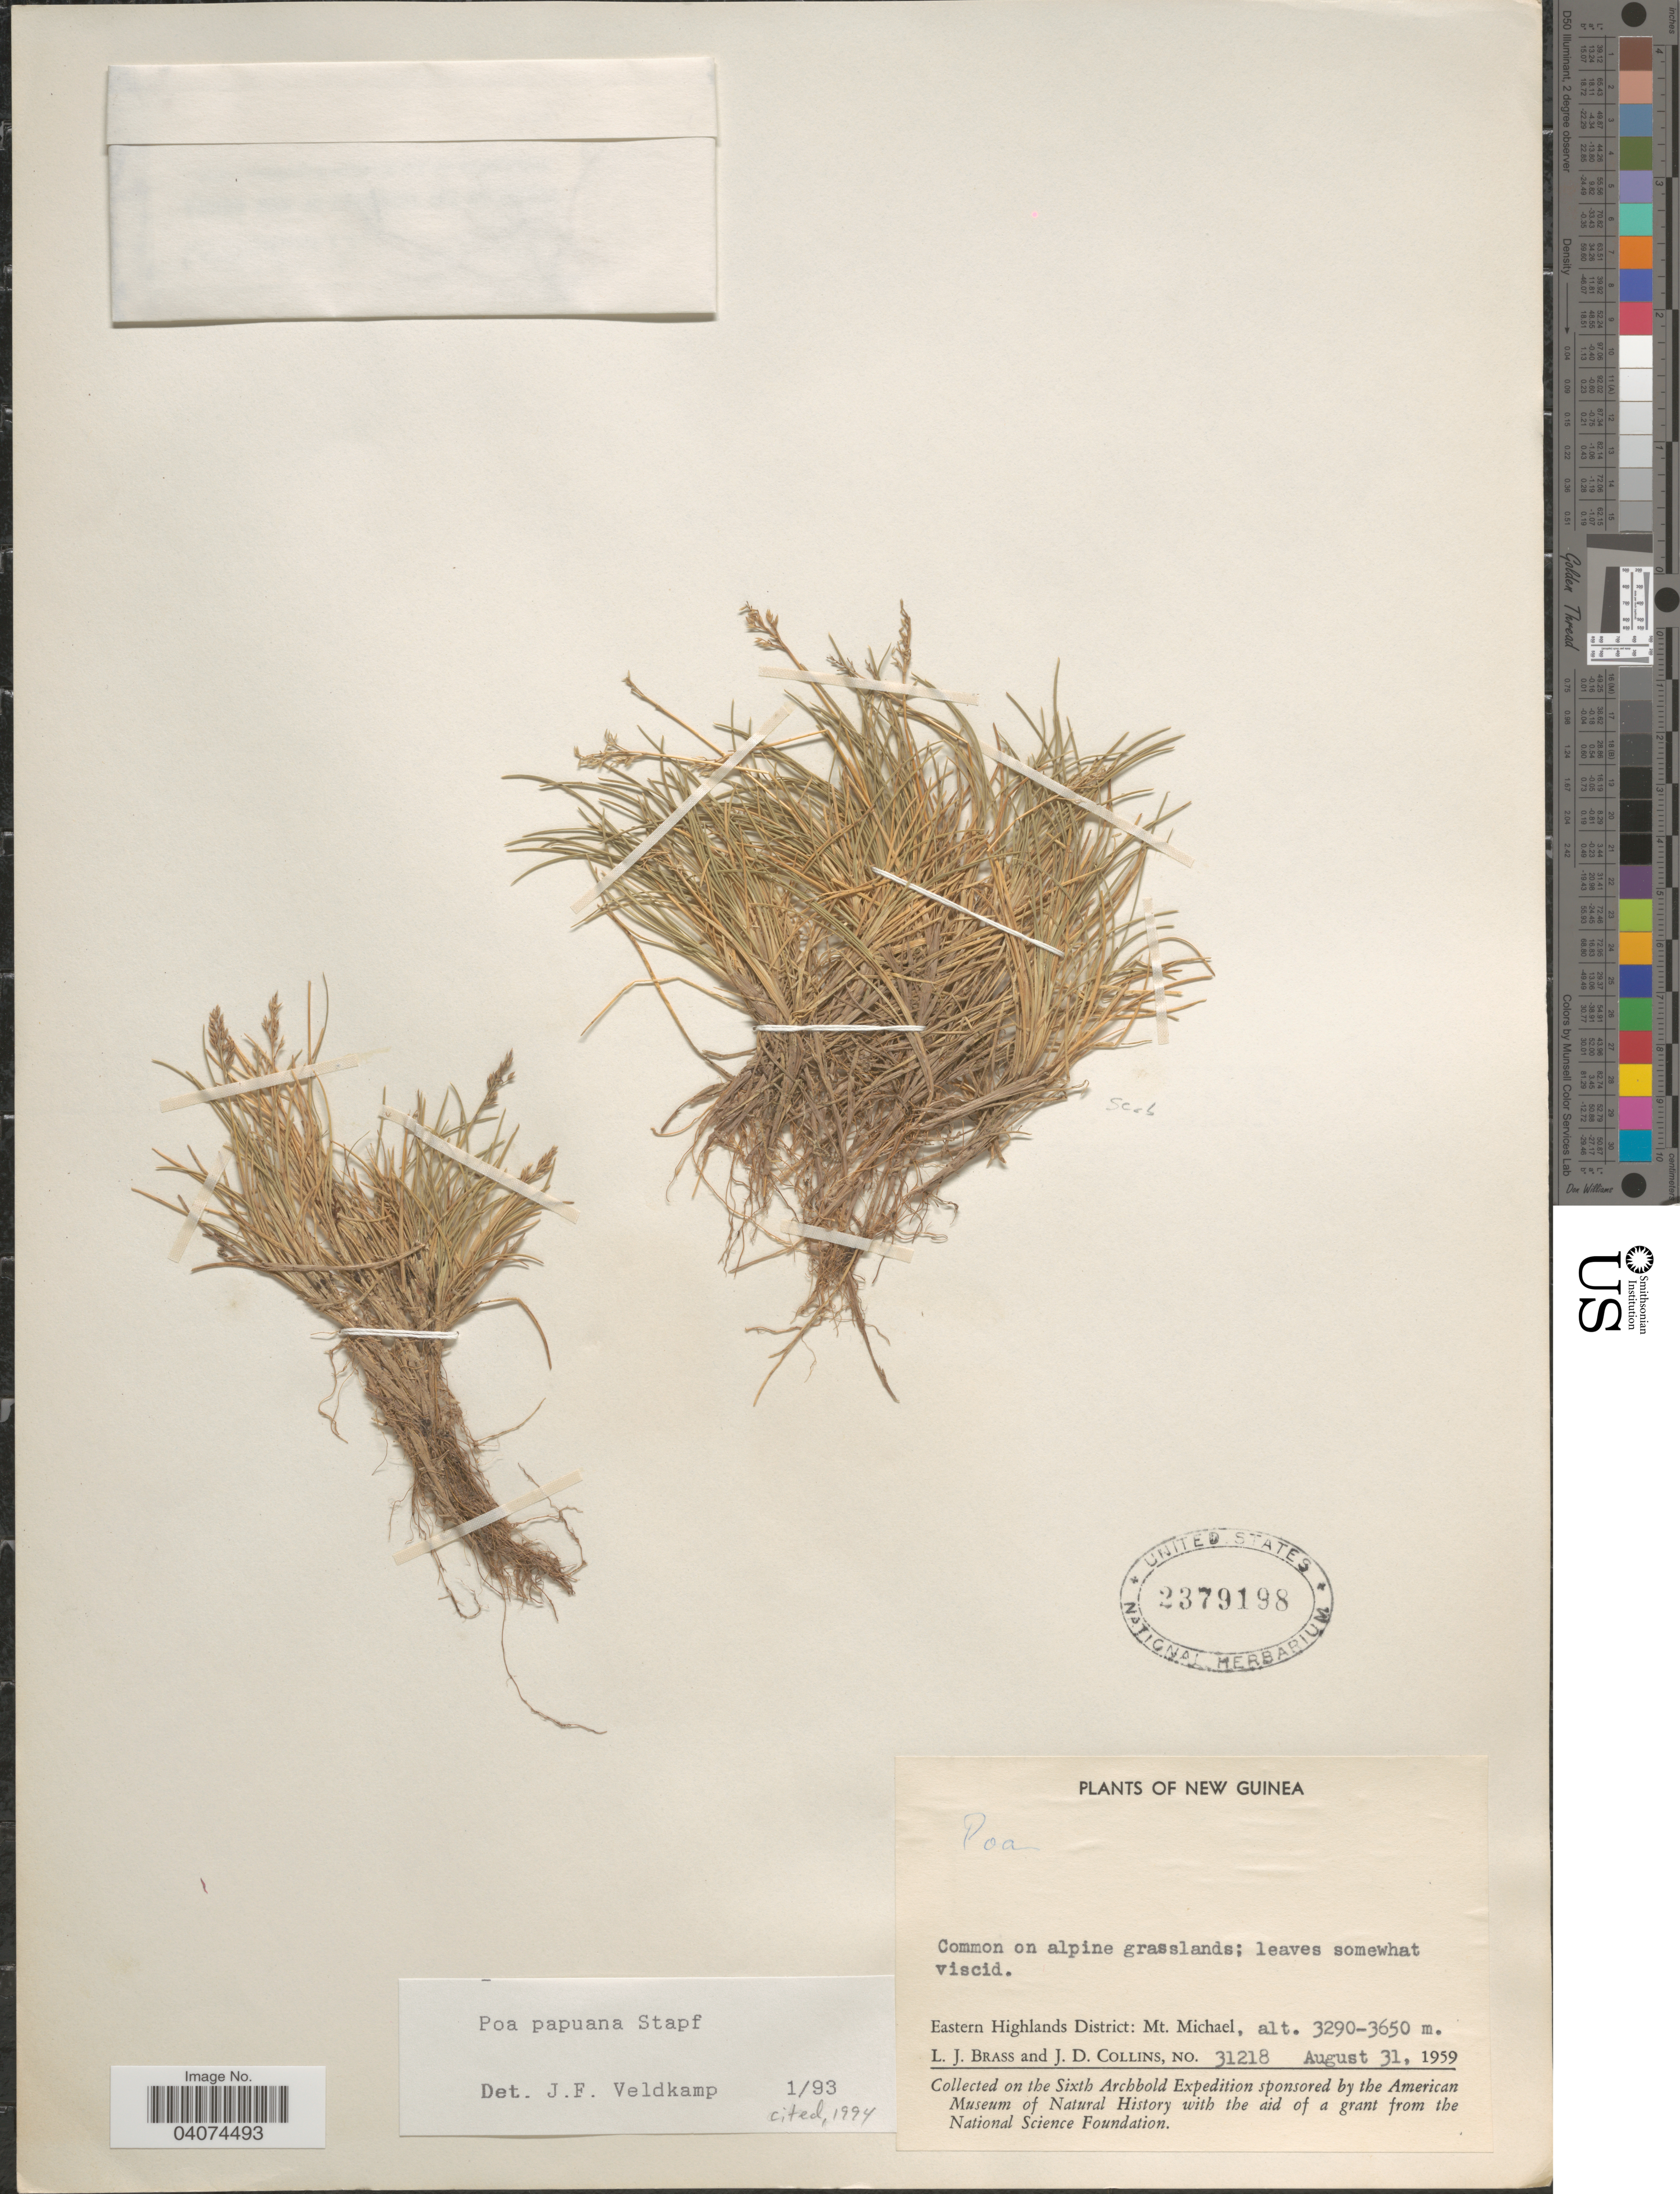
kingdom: Plantae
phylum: Tracheophyta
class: Liliopsida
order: Poales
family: Poaceae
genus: Poa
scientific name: Poa papuana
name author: Stapf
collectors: L. J. Brass & J. Collins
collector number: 31218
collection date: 1959-08-31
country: Papua New Guinea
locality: New Guinea. Eastern Highlands District: Mt. Micheal. The Sixth Archbold Expedition.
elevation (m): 3290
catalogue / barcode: US 2379198